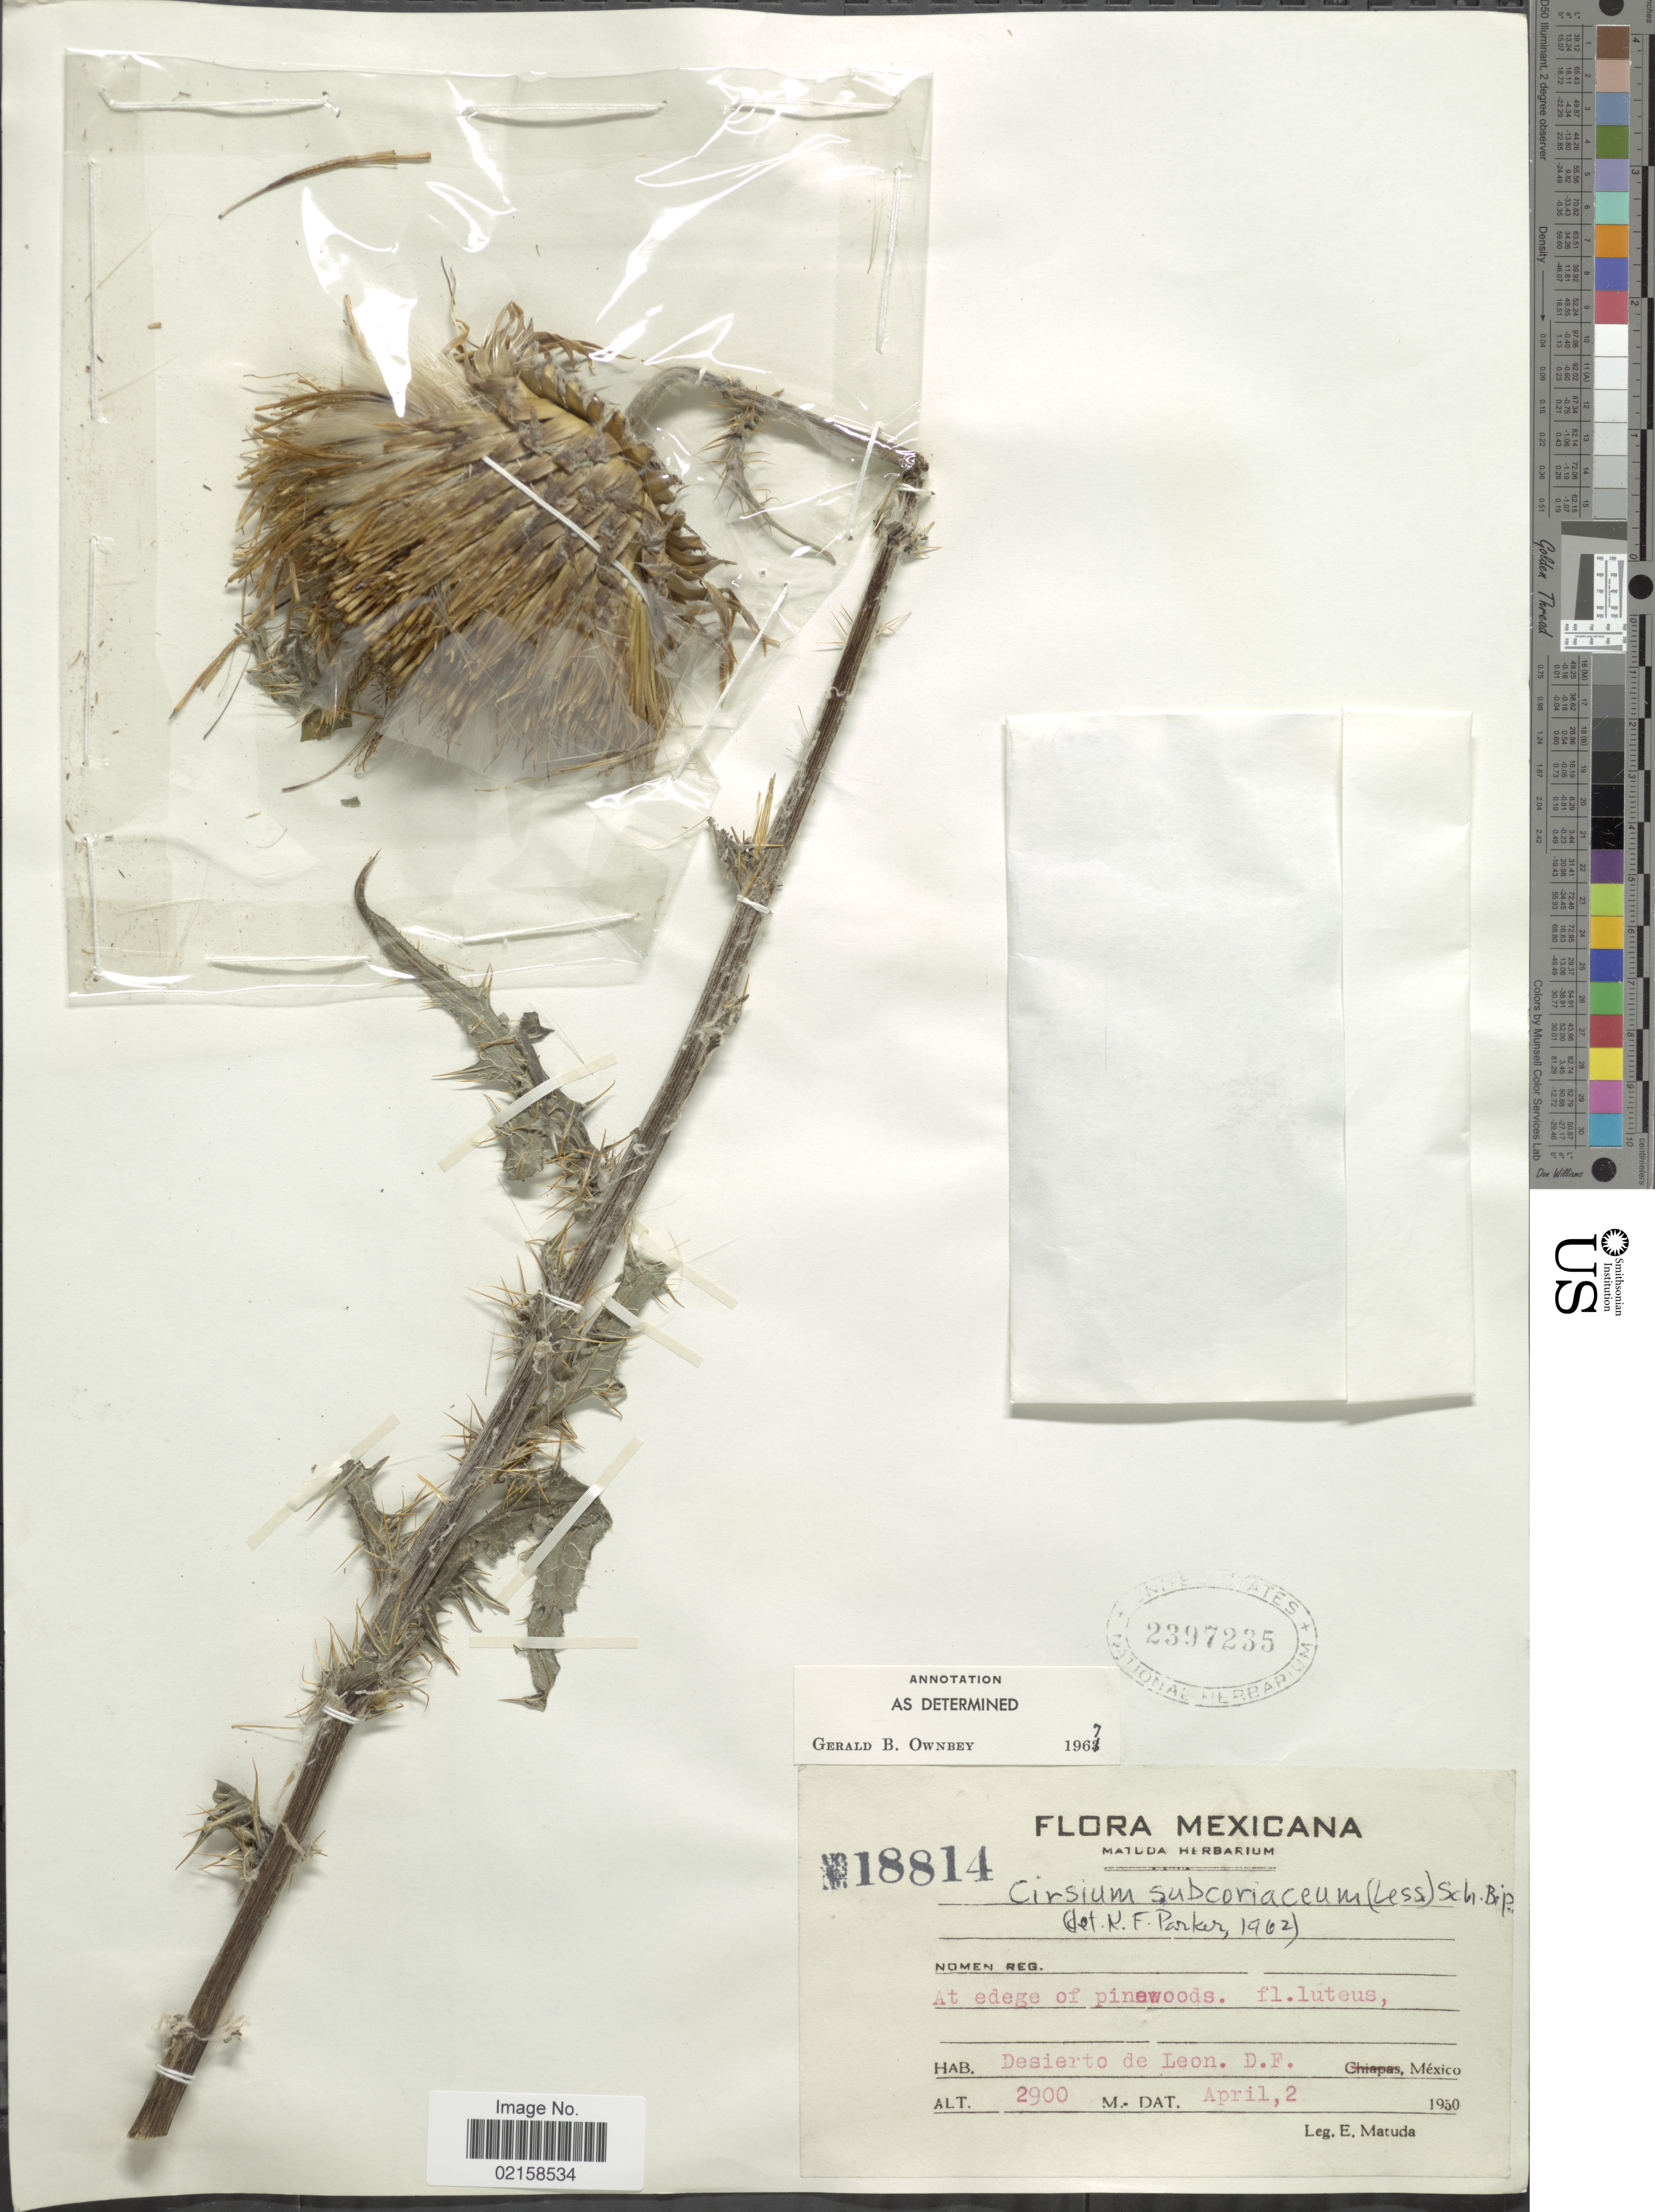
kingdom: Plantae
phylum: Tracheophyta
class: Magnoliopsida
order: Asterales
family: Asteraceae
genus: Cirsium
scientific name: Cirsium subcoriaceum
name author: (Less.) Sch. Bip.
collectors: E. Matuda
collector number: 18814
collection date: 1950-04-02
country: Mexico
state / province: Distrito Federal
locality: At edge of pinewoods, Desierto de Leon.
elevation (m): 2900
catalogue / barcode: US 2397235